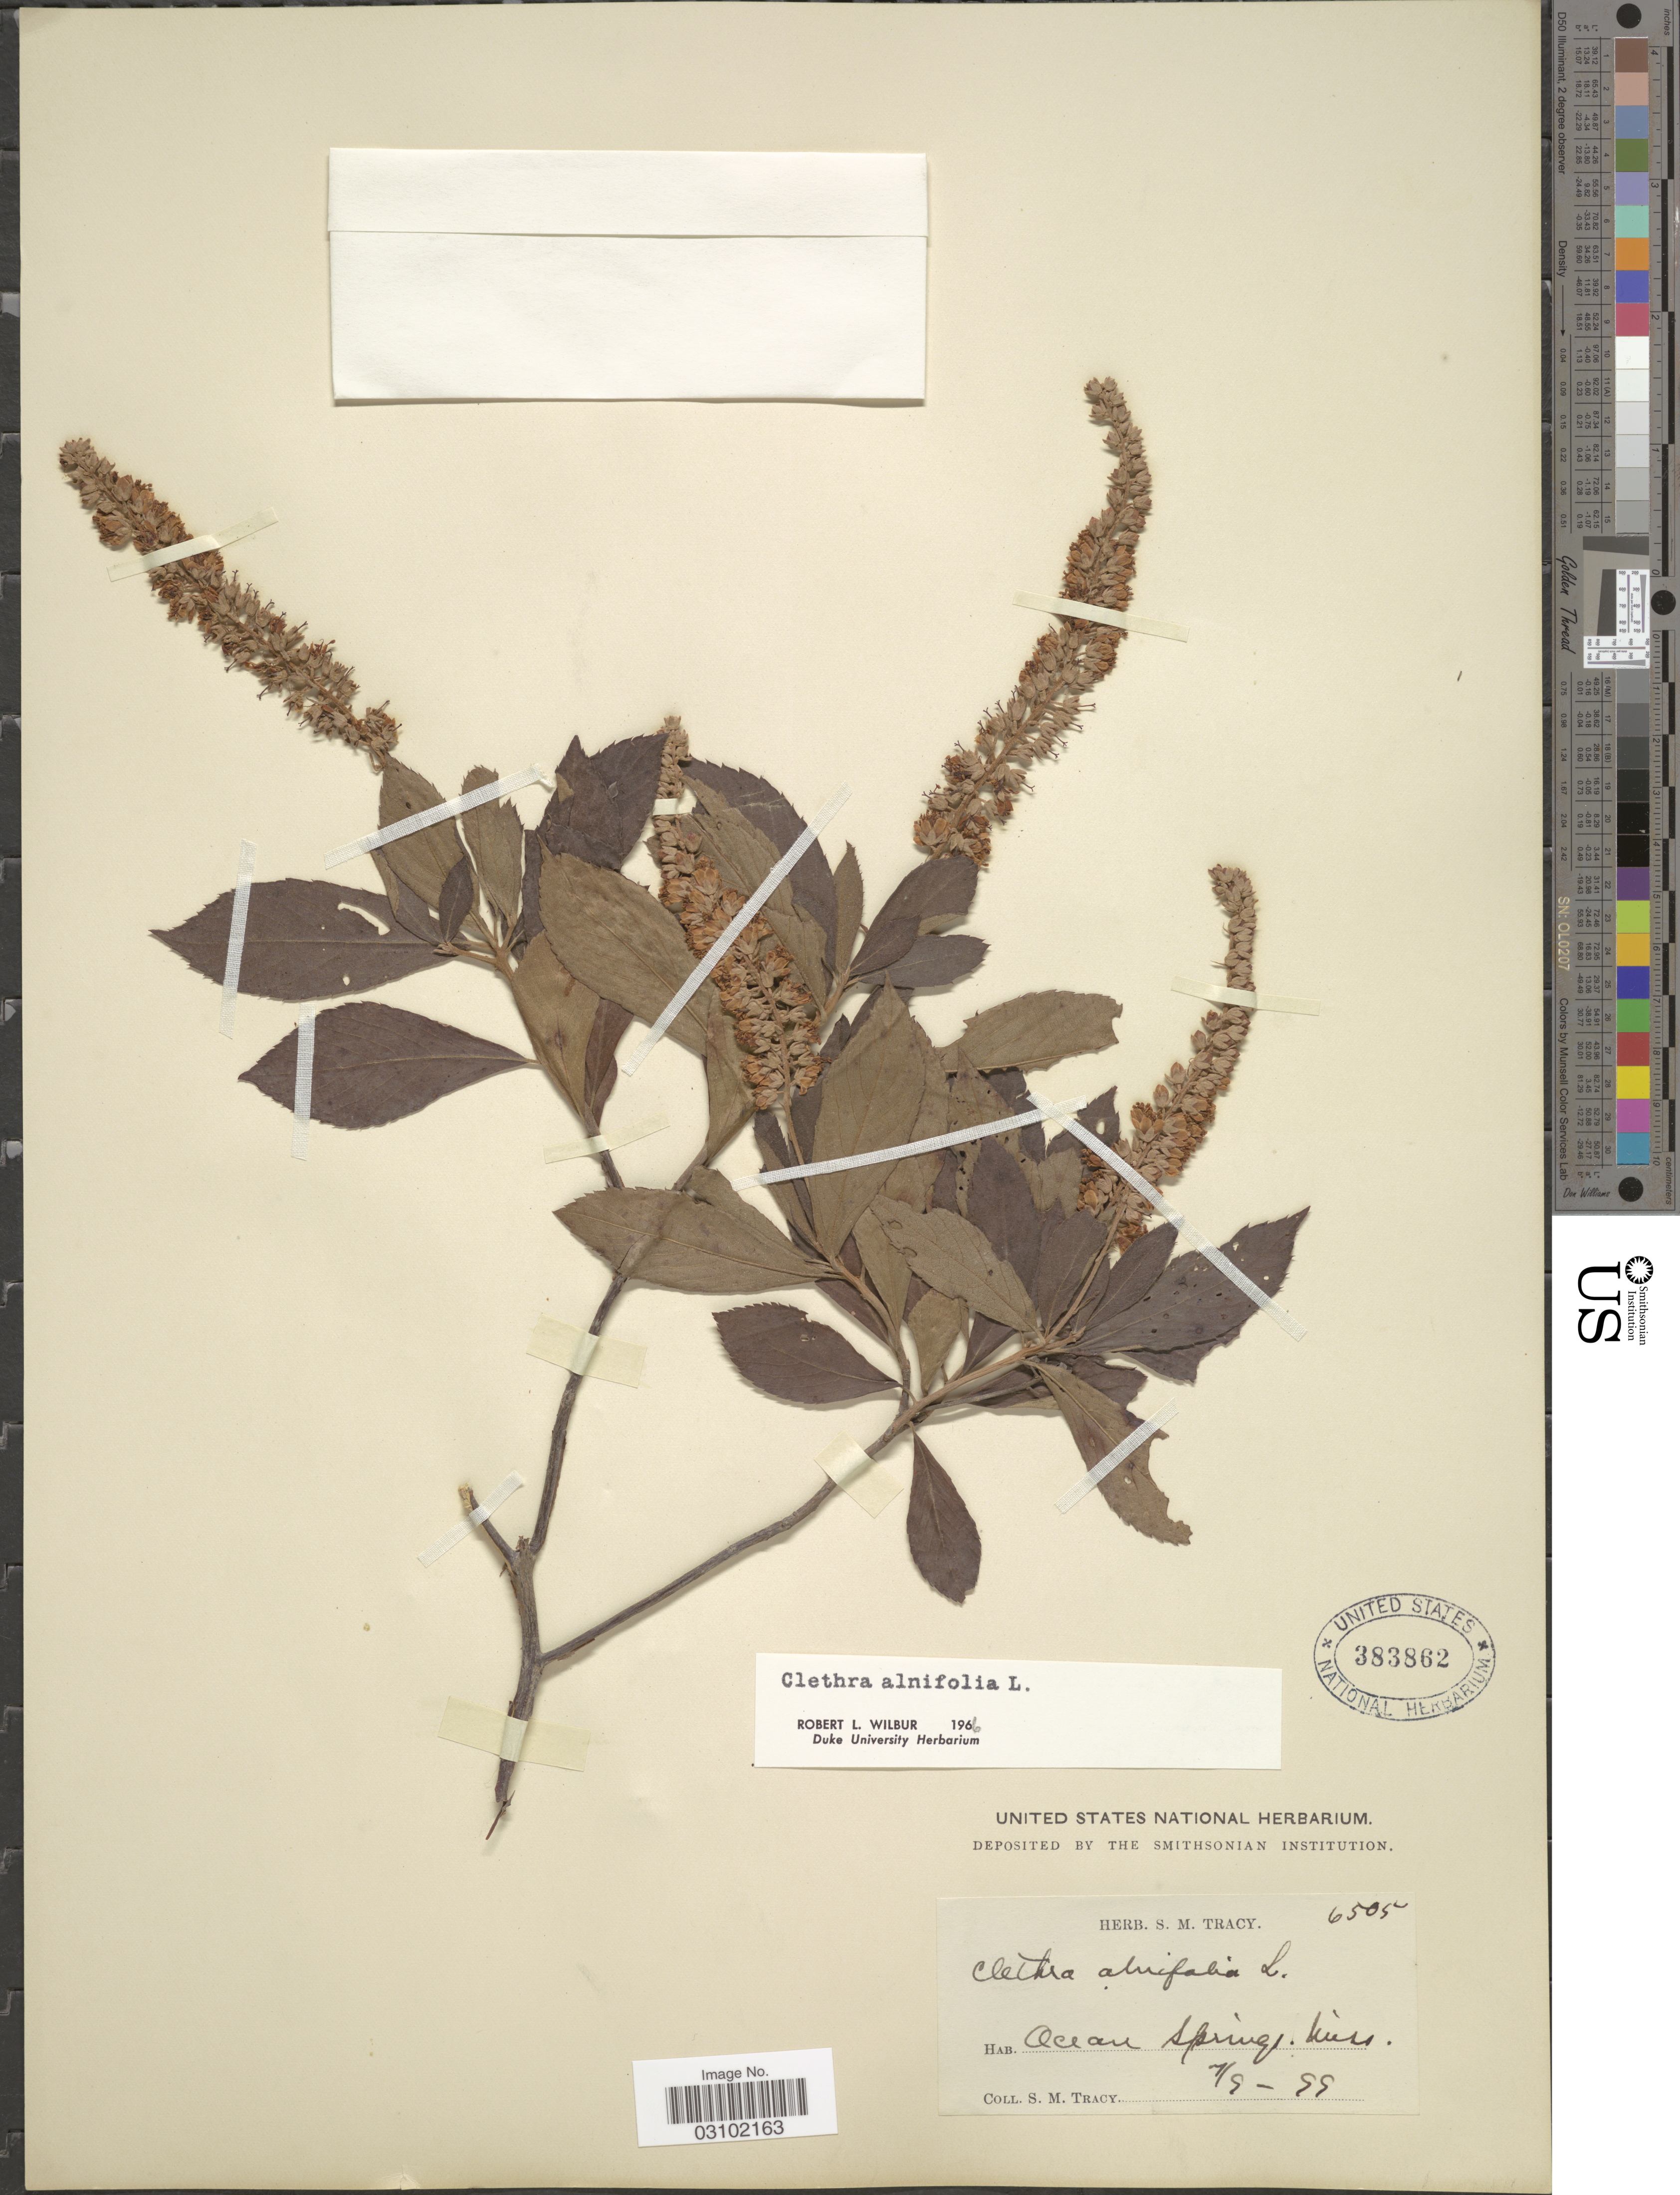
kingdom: Plantae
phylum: Tracheophyta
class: Magnoliopsida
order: Ericales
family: Clethraceae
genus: Clethra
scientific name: Clethra alnifolia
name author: L.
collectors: S. M. Tracy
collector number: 6505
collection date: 1899-07-09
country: United States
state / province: Mississippi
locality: Ocean Springs.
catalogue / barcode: US 383862